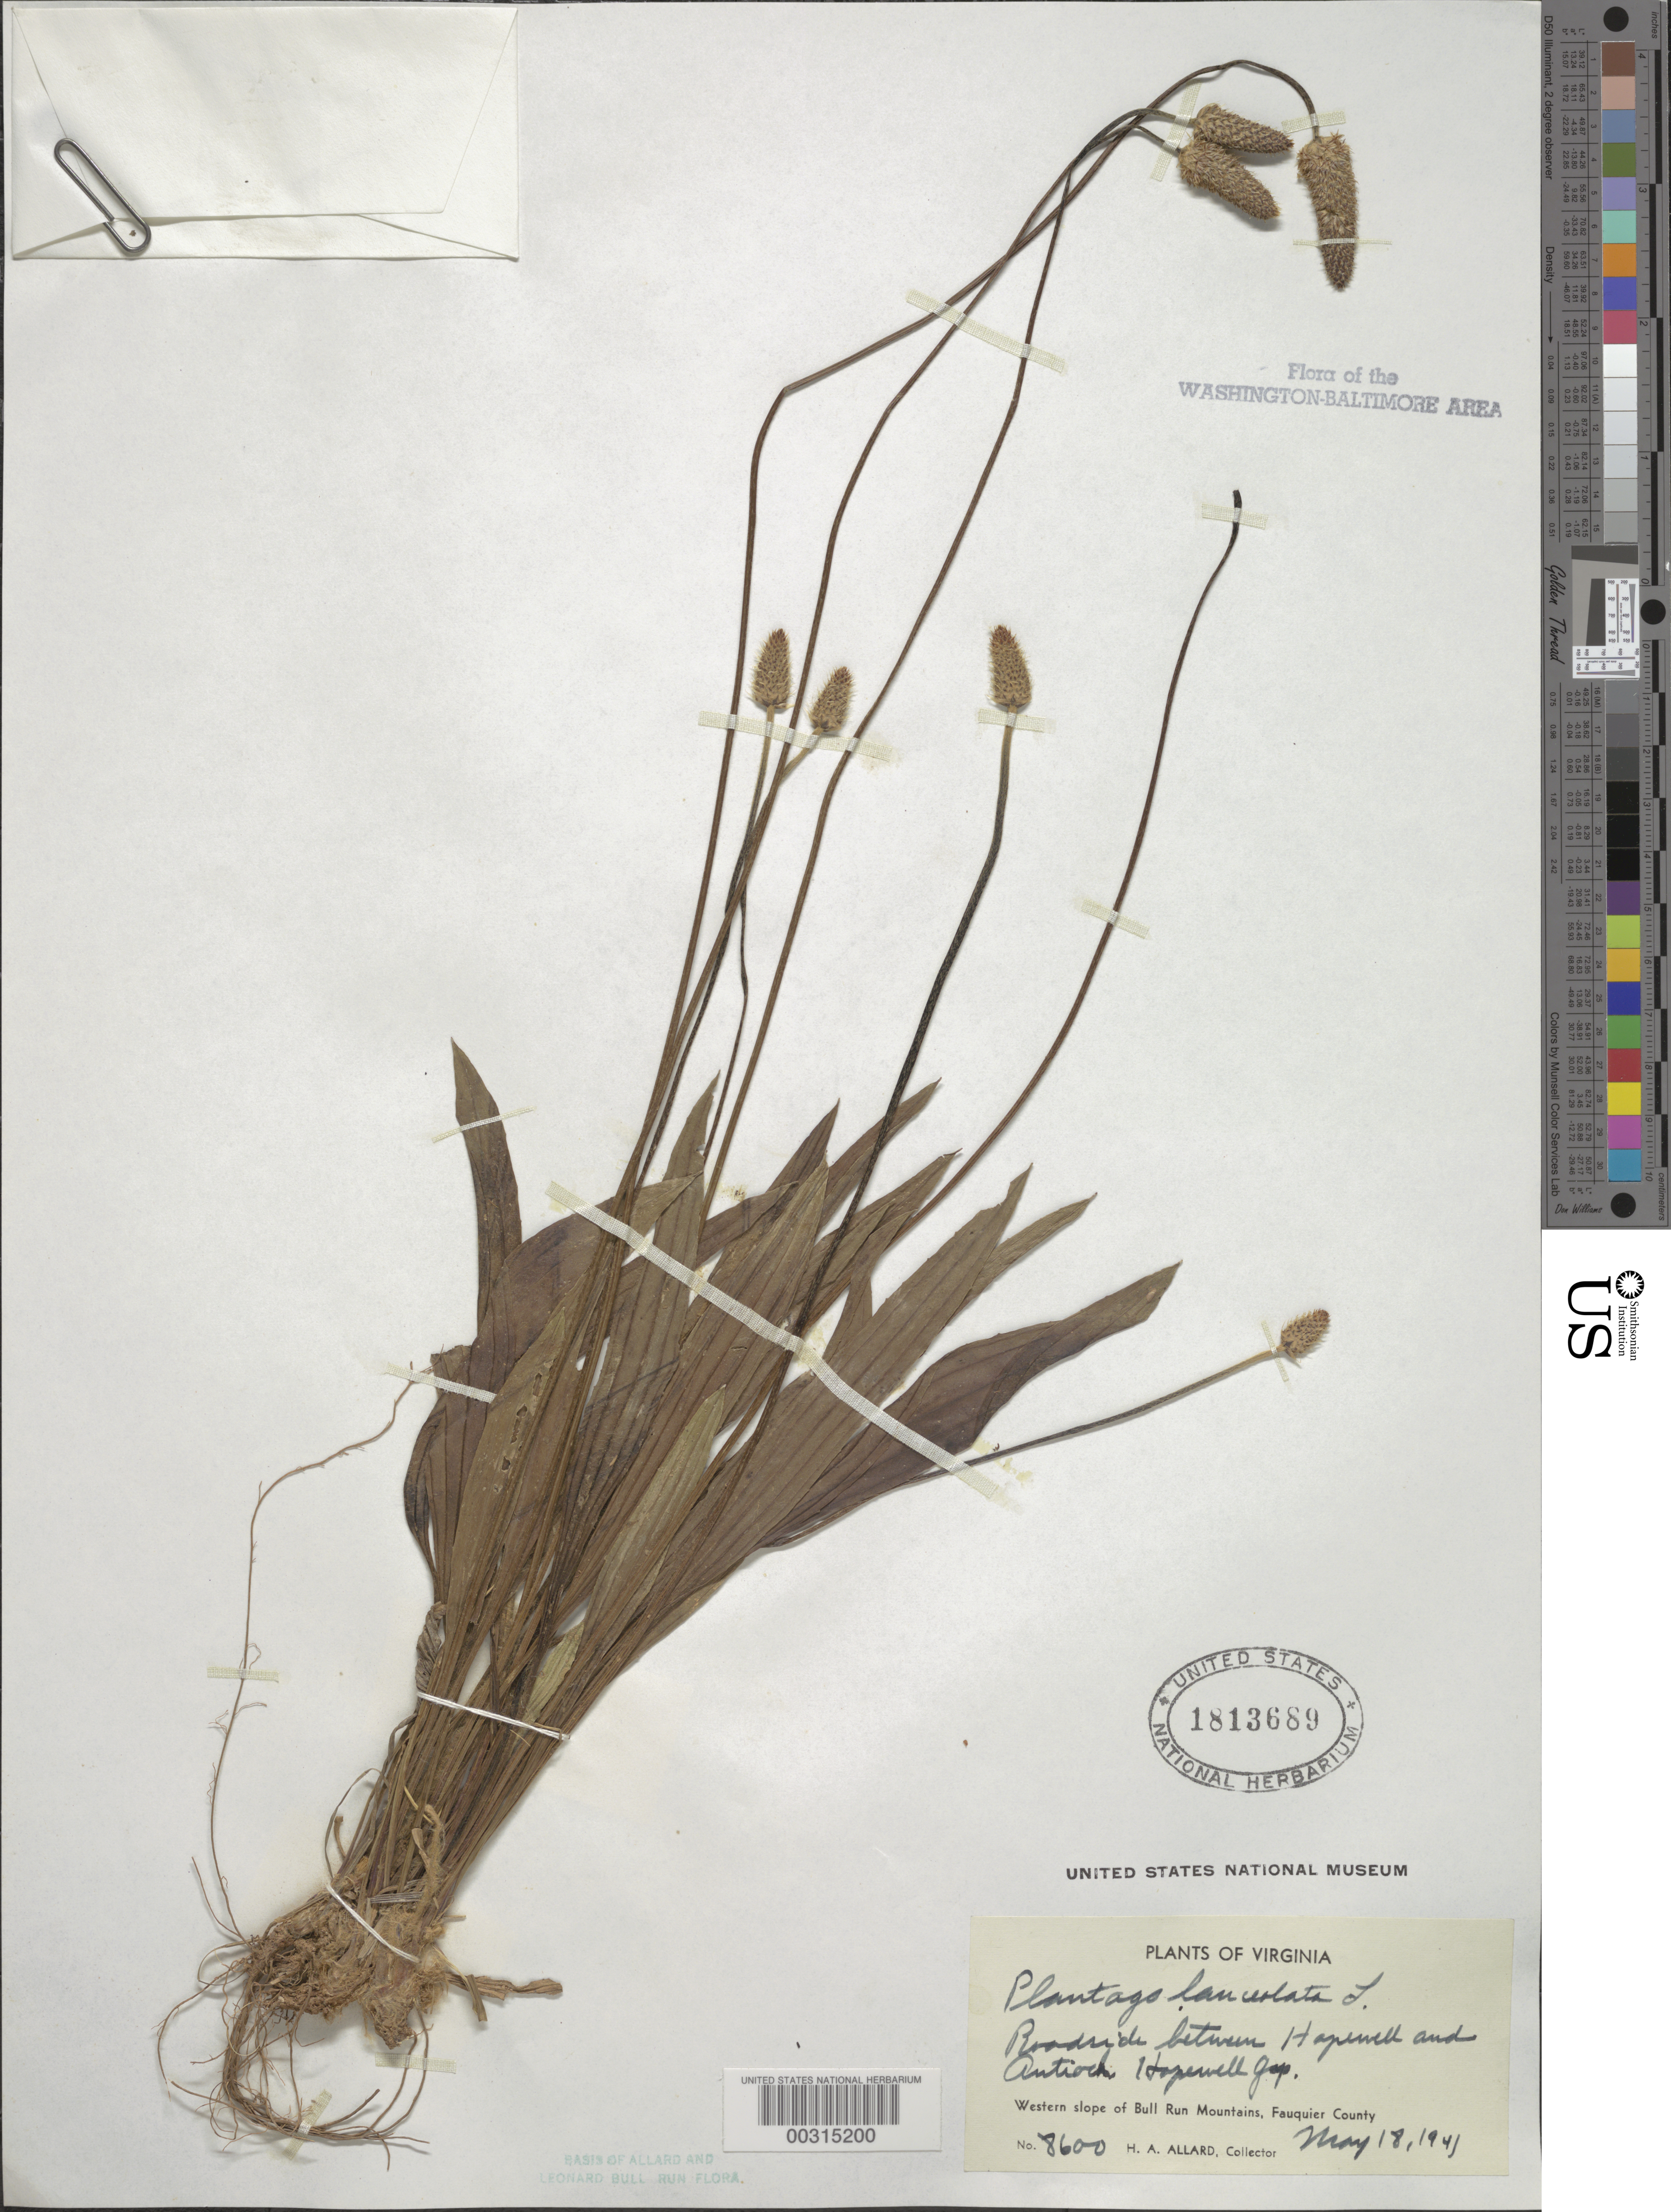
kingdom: Plantae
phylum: Tracheophyta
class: Magnoliopsida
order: Lamiales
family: Plantaginaceae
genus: Plantago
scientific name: Plantago lanceolata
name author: L.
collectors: H. A. Allard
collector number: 8600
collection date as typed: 18 May 1941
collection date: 1941-05-18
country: United States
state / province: Virginia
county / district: Fauquier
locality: Between Hopewell and Antioch, Hopewell Gap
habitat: Roadside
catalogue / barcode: US 1813689